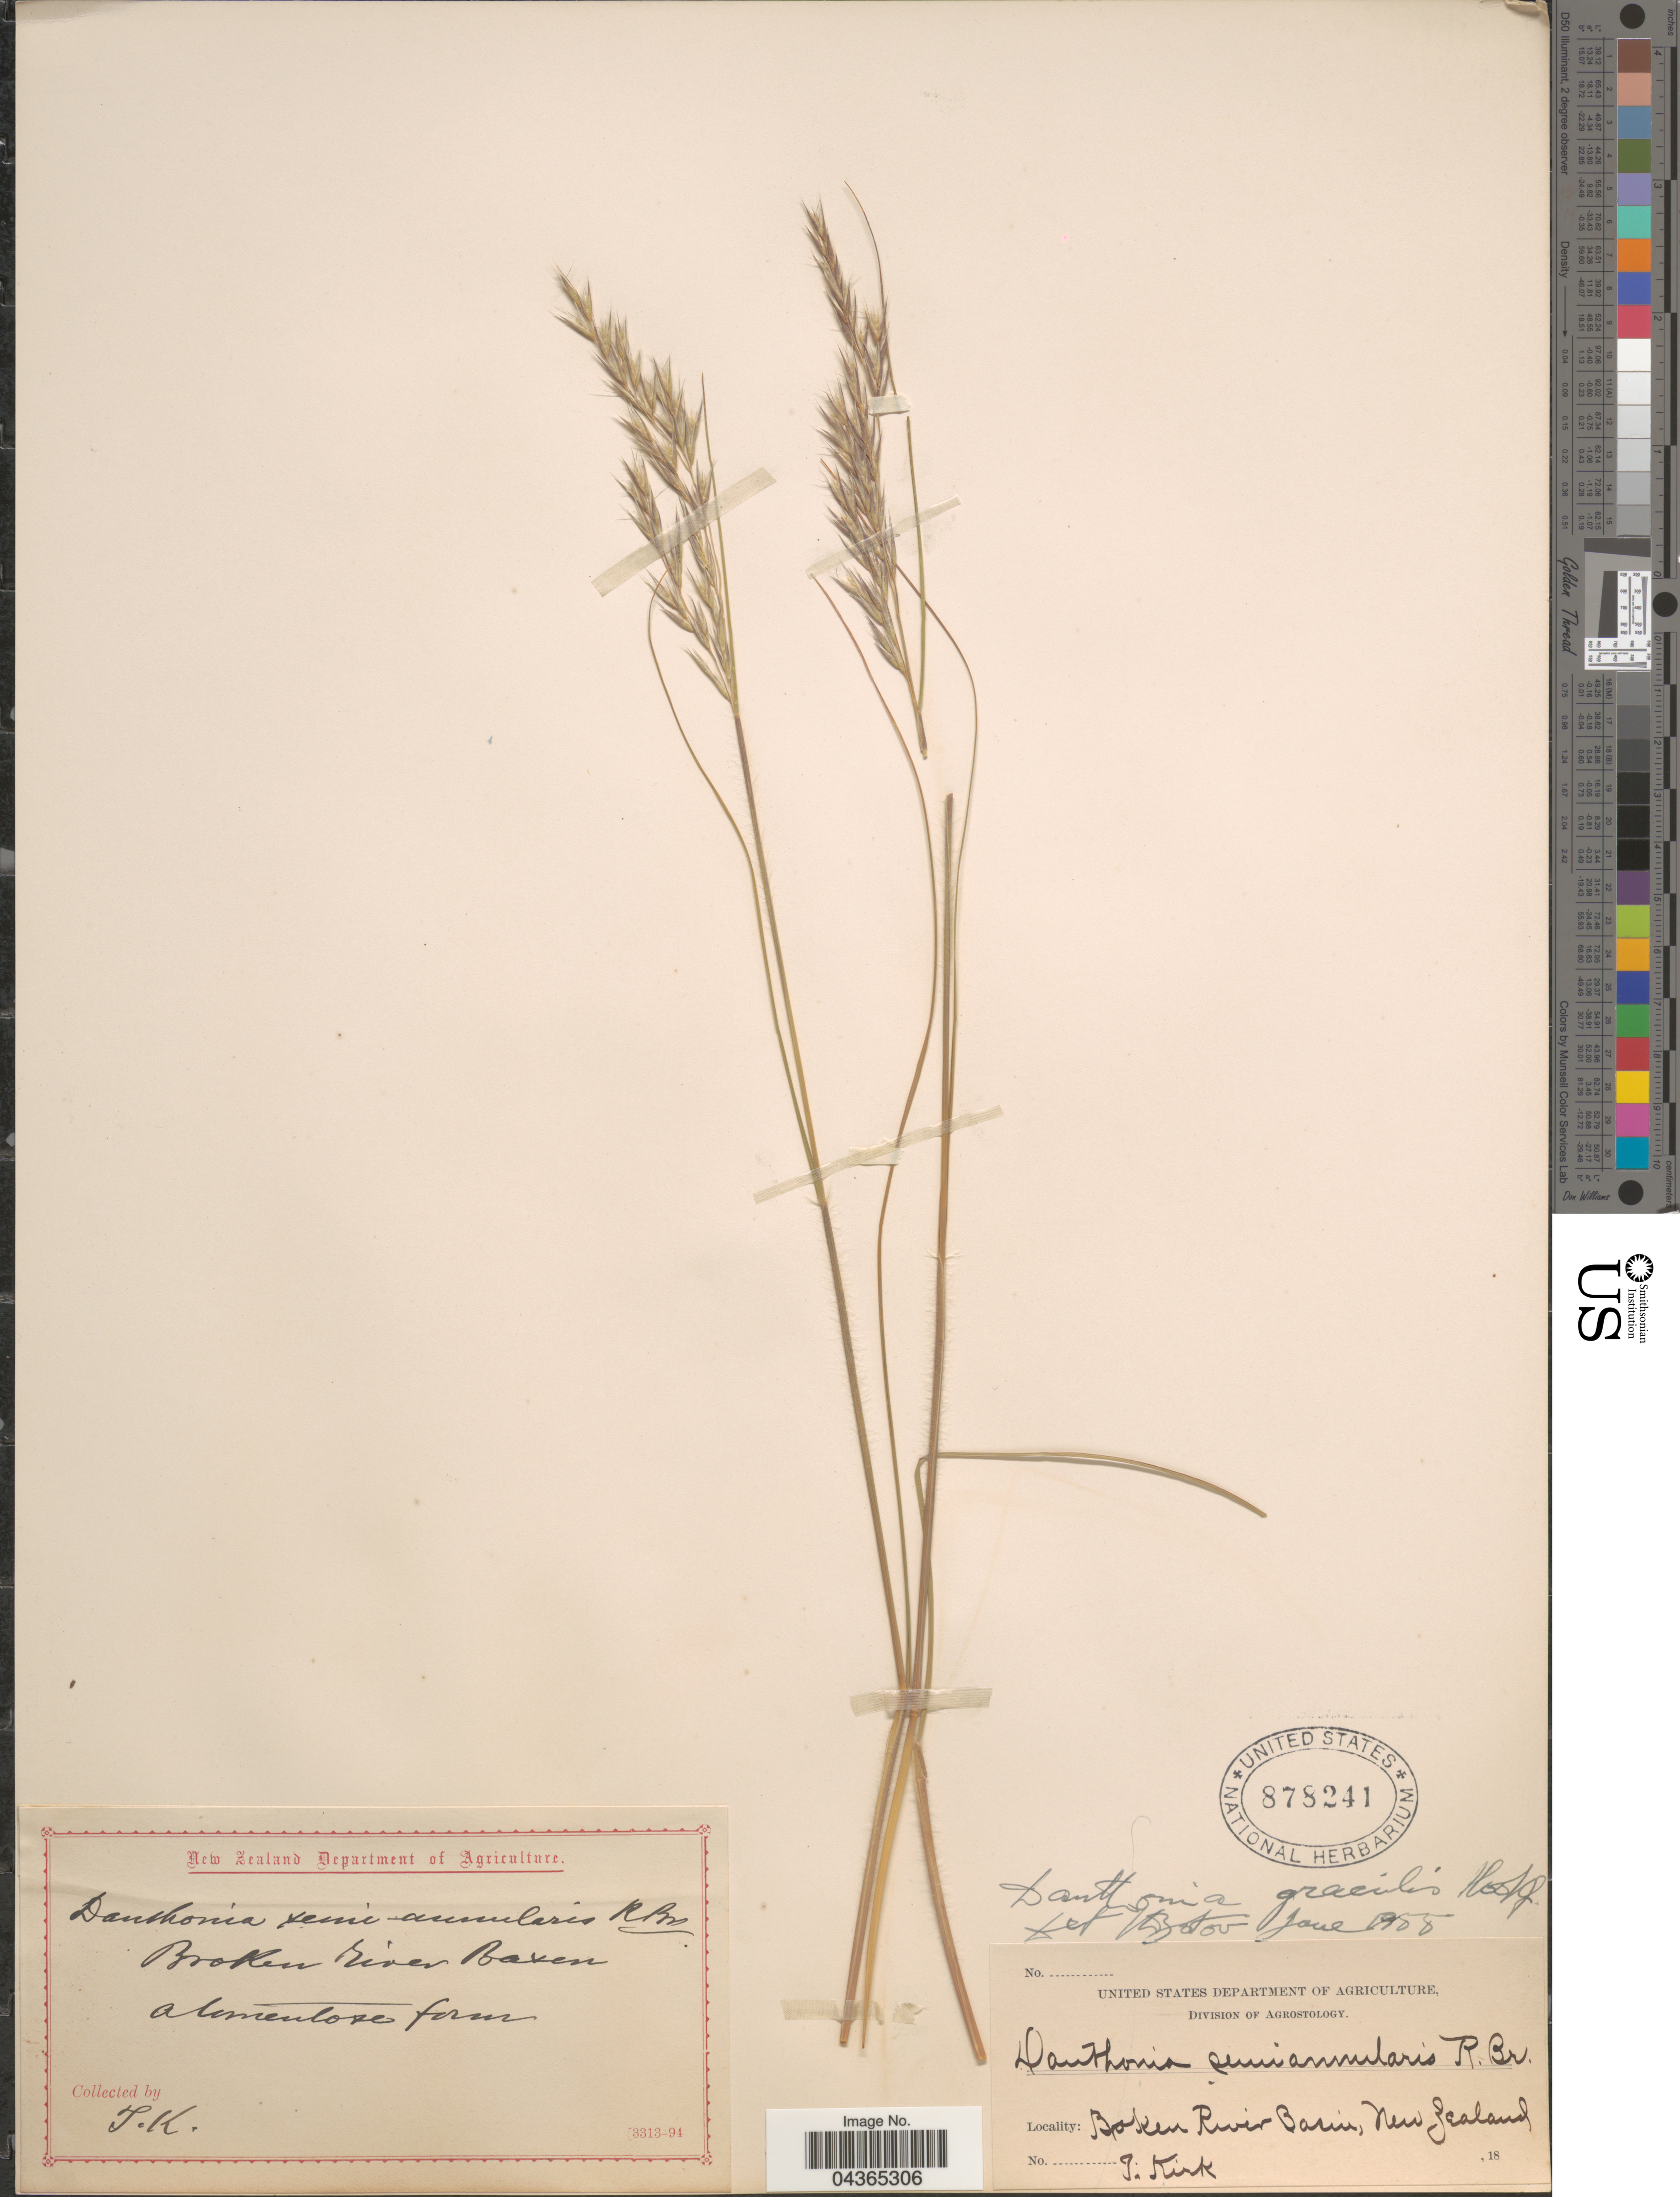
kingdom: Plantae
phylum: Tracheophyta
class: Liliopsida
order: Poales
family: Poaceae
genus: Rytidosperma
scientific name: Rytidosperma gracile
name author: (Hook. f.) Connor & Edgar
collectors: T. Kirk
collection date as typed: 18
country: New Zealand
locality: Broken River Basin.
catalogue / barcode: US 878241